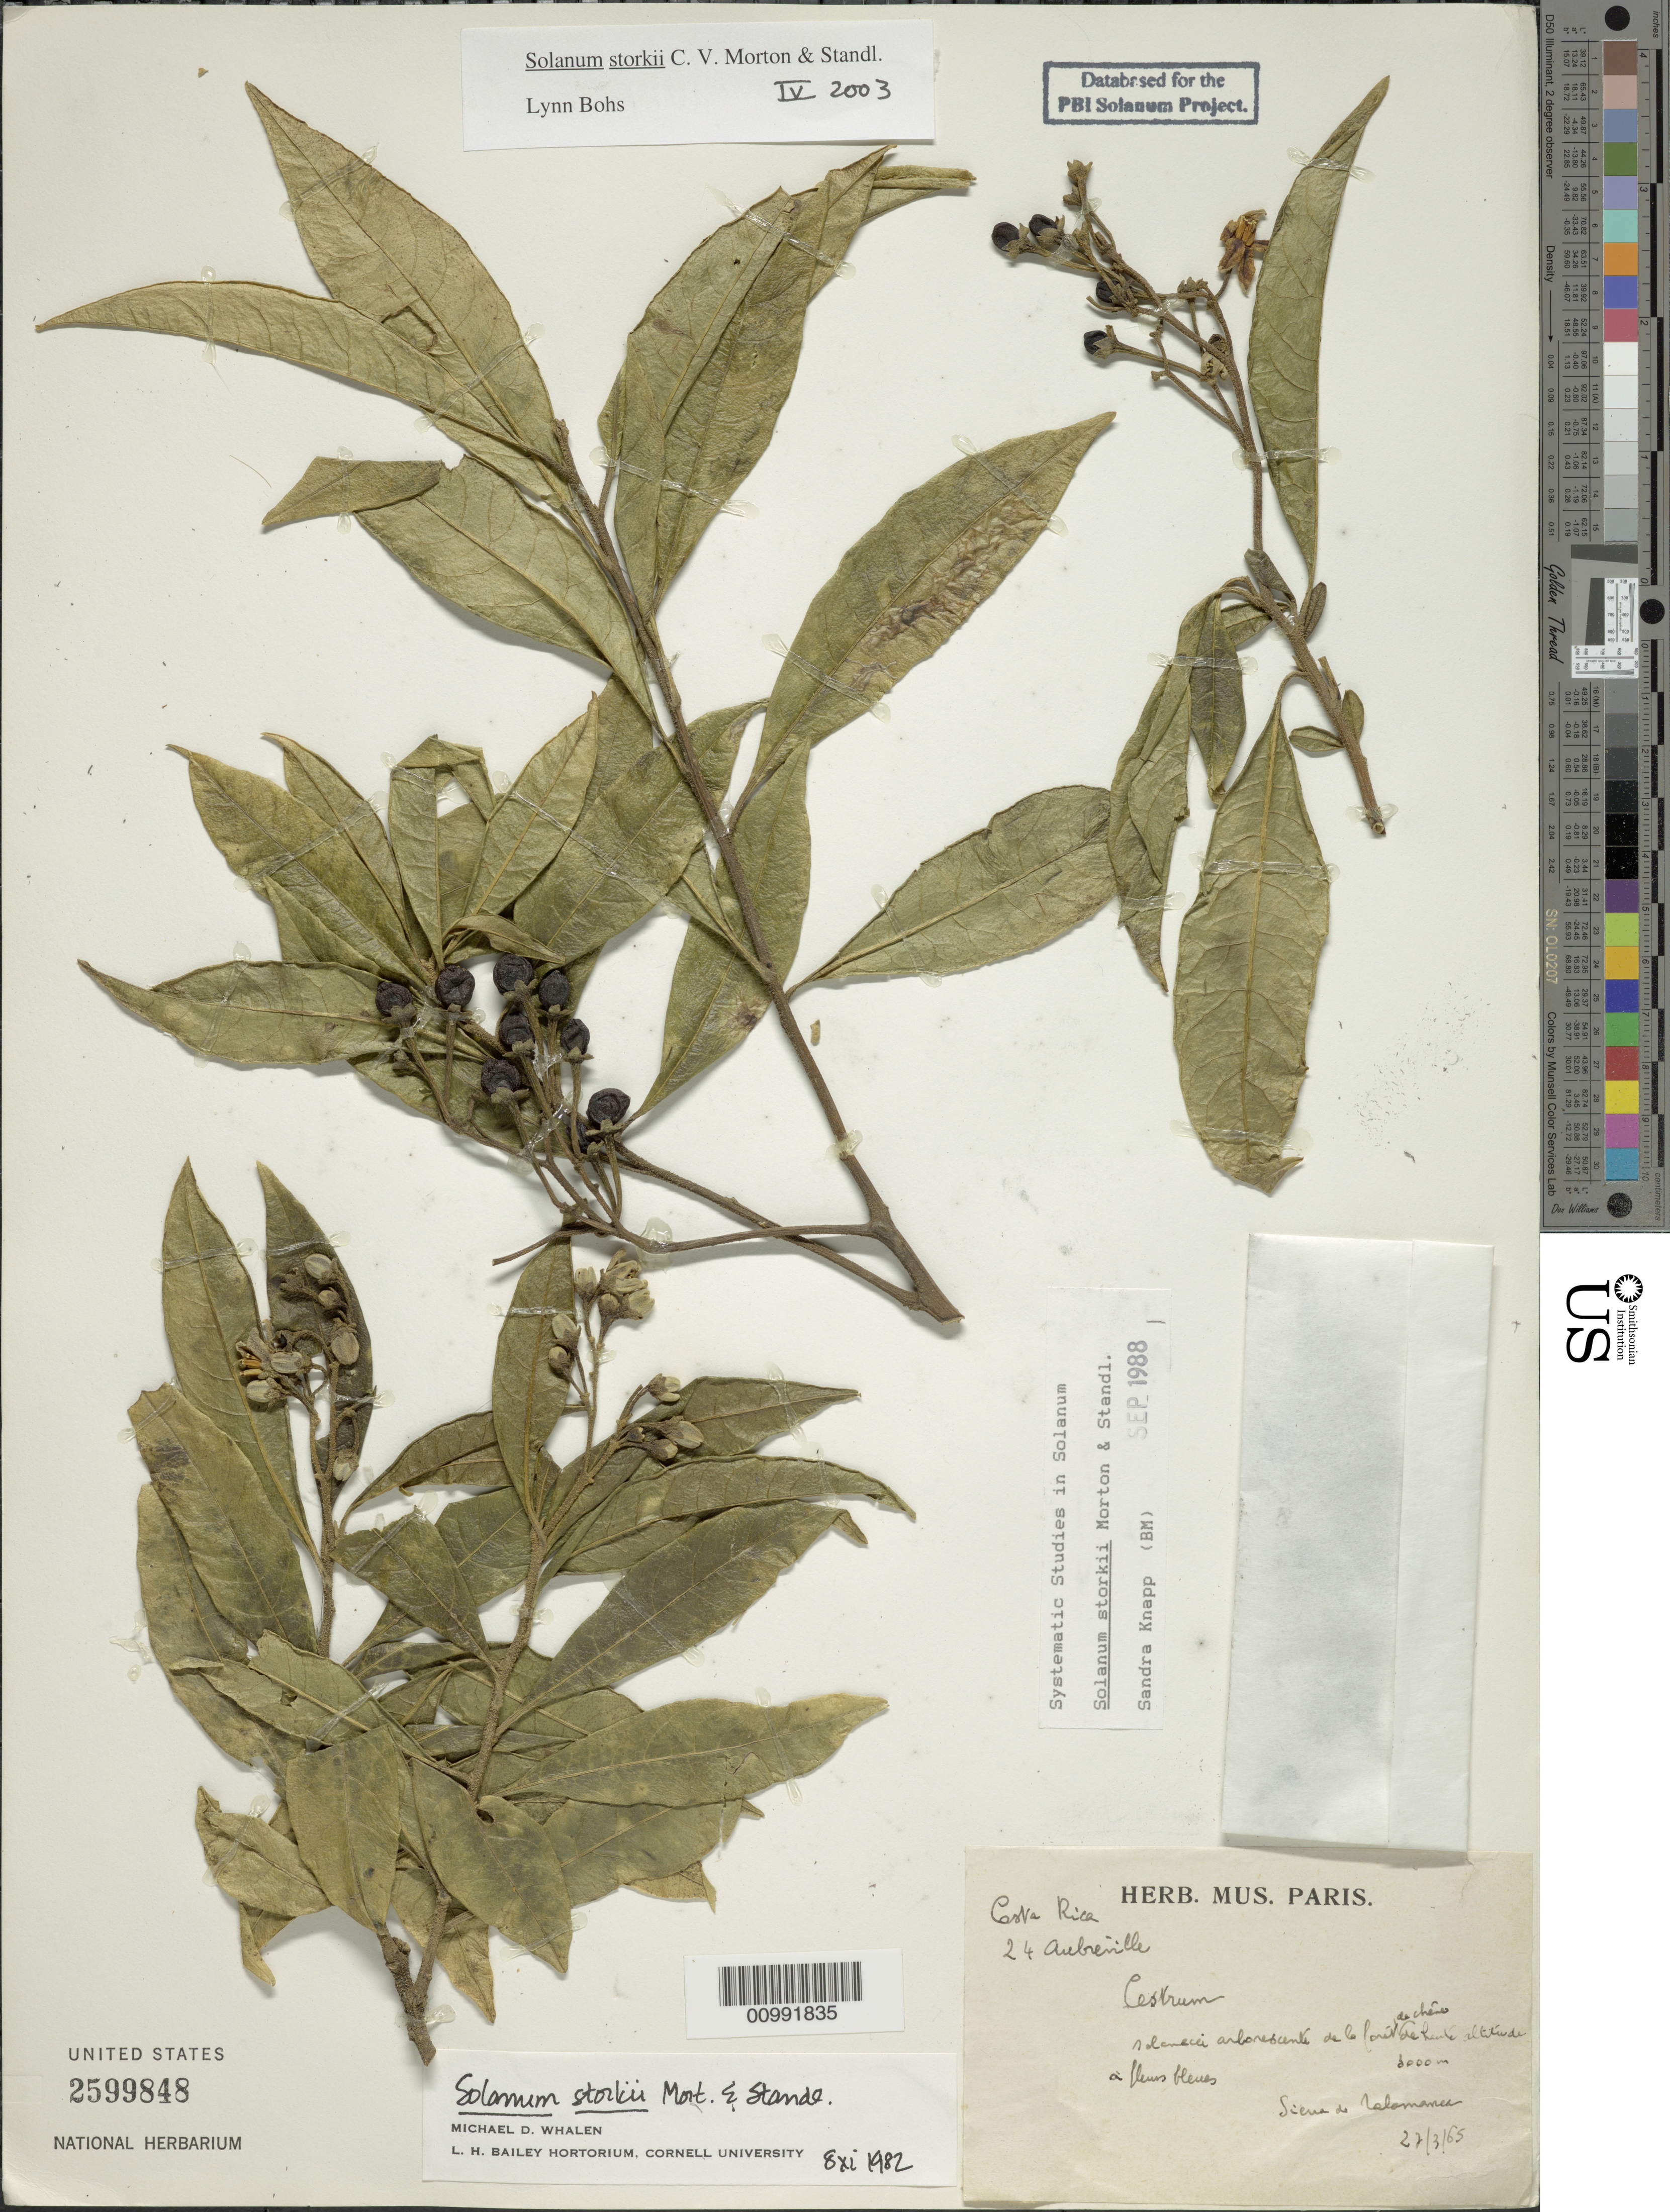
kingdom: Plantae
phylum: Tracheophyta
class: Magnoliopsida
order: Solanales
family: Solanaceae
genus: Solanum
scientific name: Solanum storkii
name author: C.V. Morton & Standl.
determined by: Bohs, L. A.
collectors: A. Aubréville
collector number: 24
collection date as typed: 27 Mar 1865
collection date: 1865-03-27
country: Costa Rica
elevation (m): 3000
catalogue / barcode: US 2599848